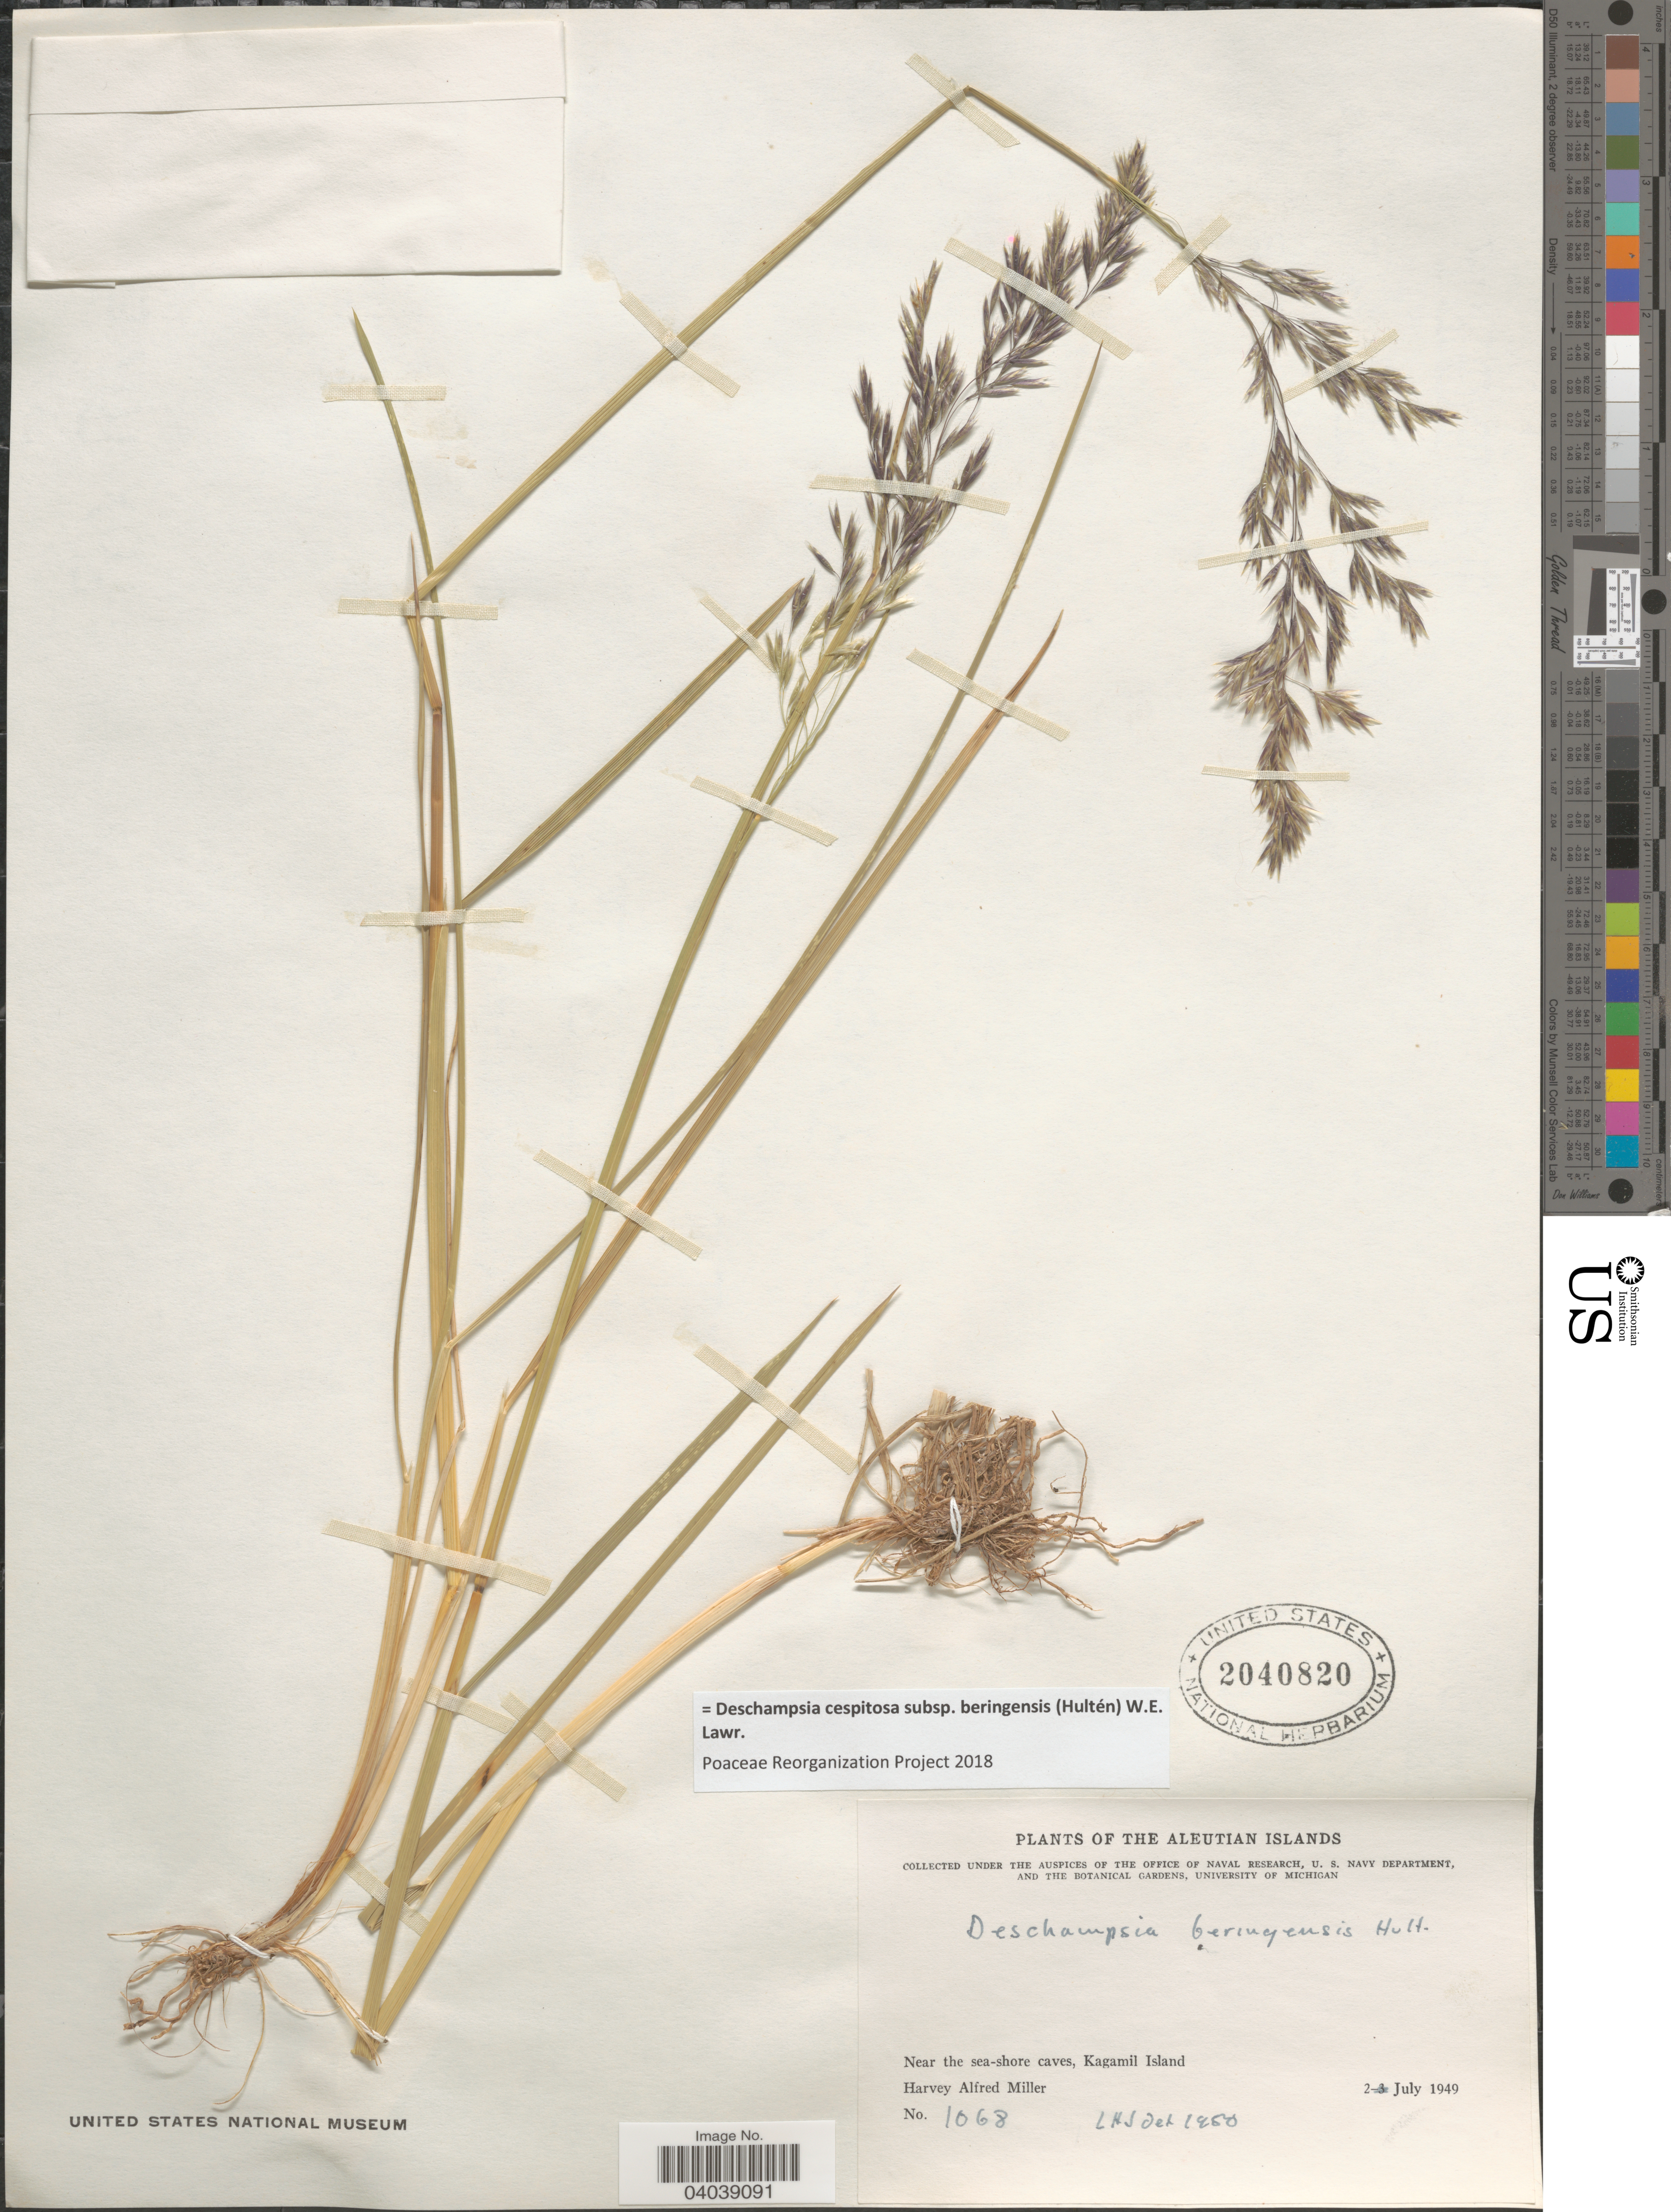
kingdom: Plantae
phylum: Tracheophyta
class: Liliopsida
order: Poales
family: Poaceae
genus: Deschampsia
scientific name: Deschampsia cespitosa subsp. beringensis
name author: (Hultén) Lawrence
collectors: H. A. Miller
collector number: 1068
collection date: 1949-07-02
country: United States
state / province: Alaska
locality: The Aleutian Islands. Near the sea-shore caves, Kagamil Island.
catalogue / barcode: US 2040820